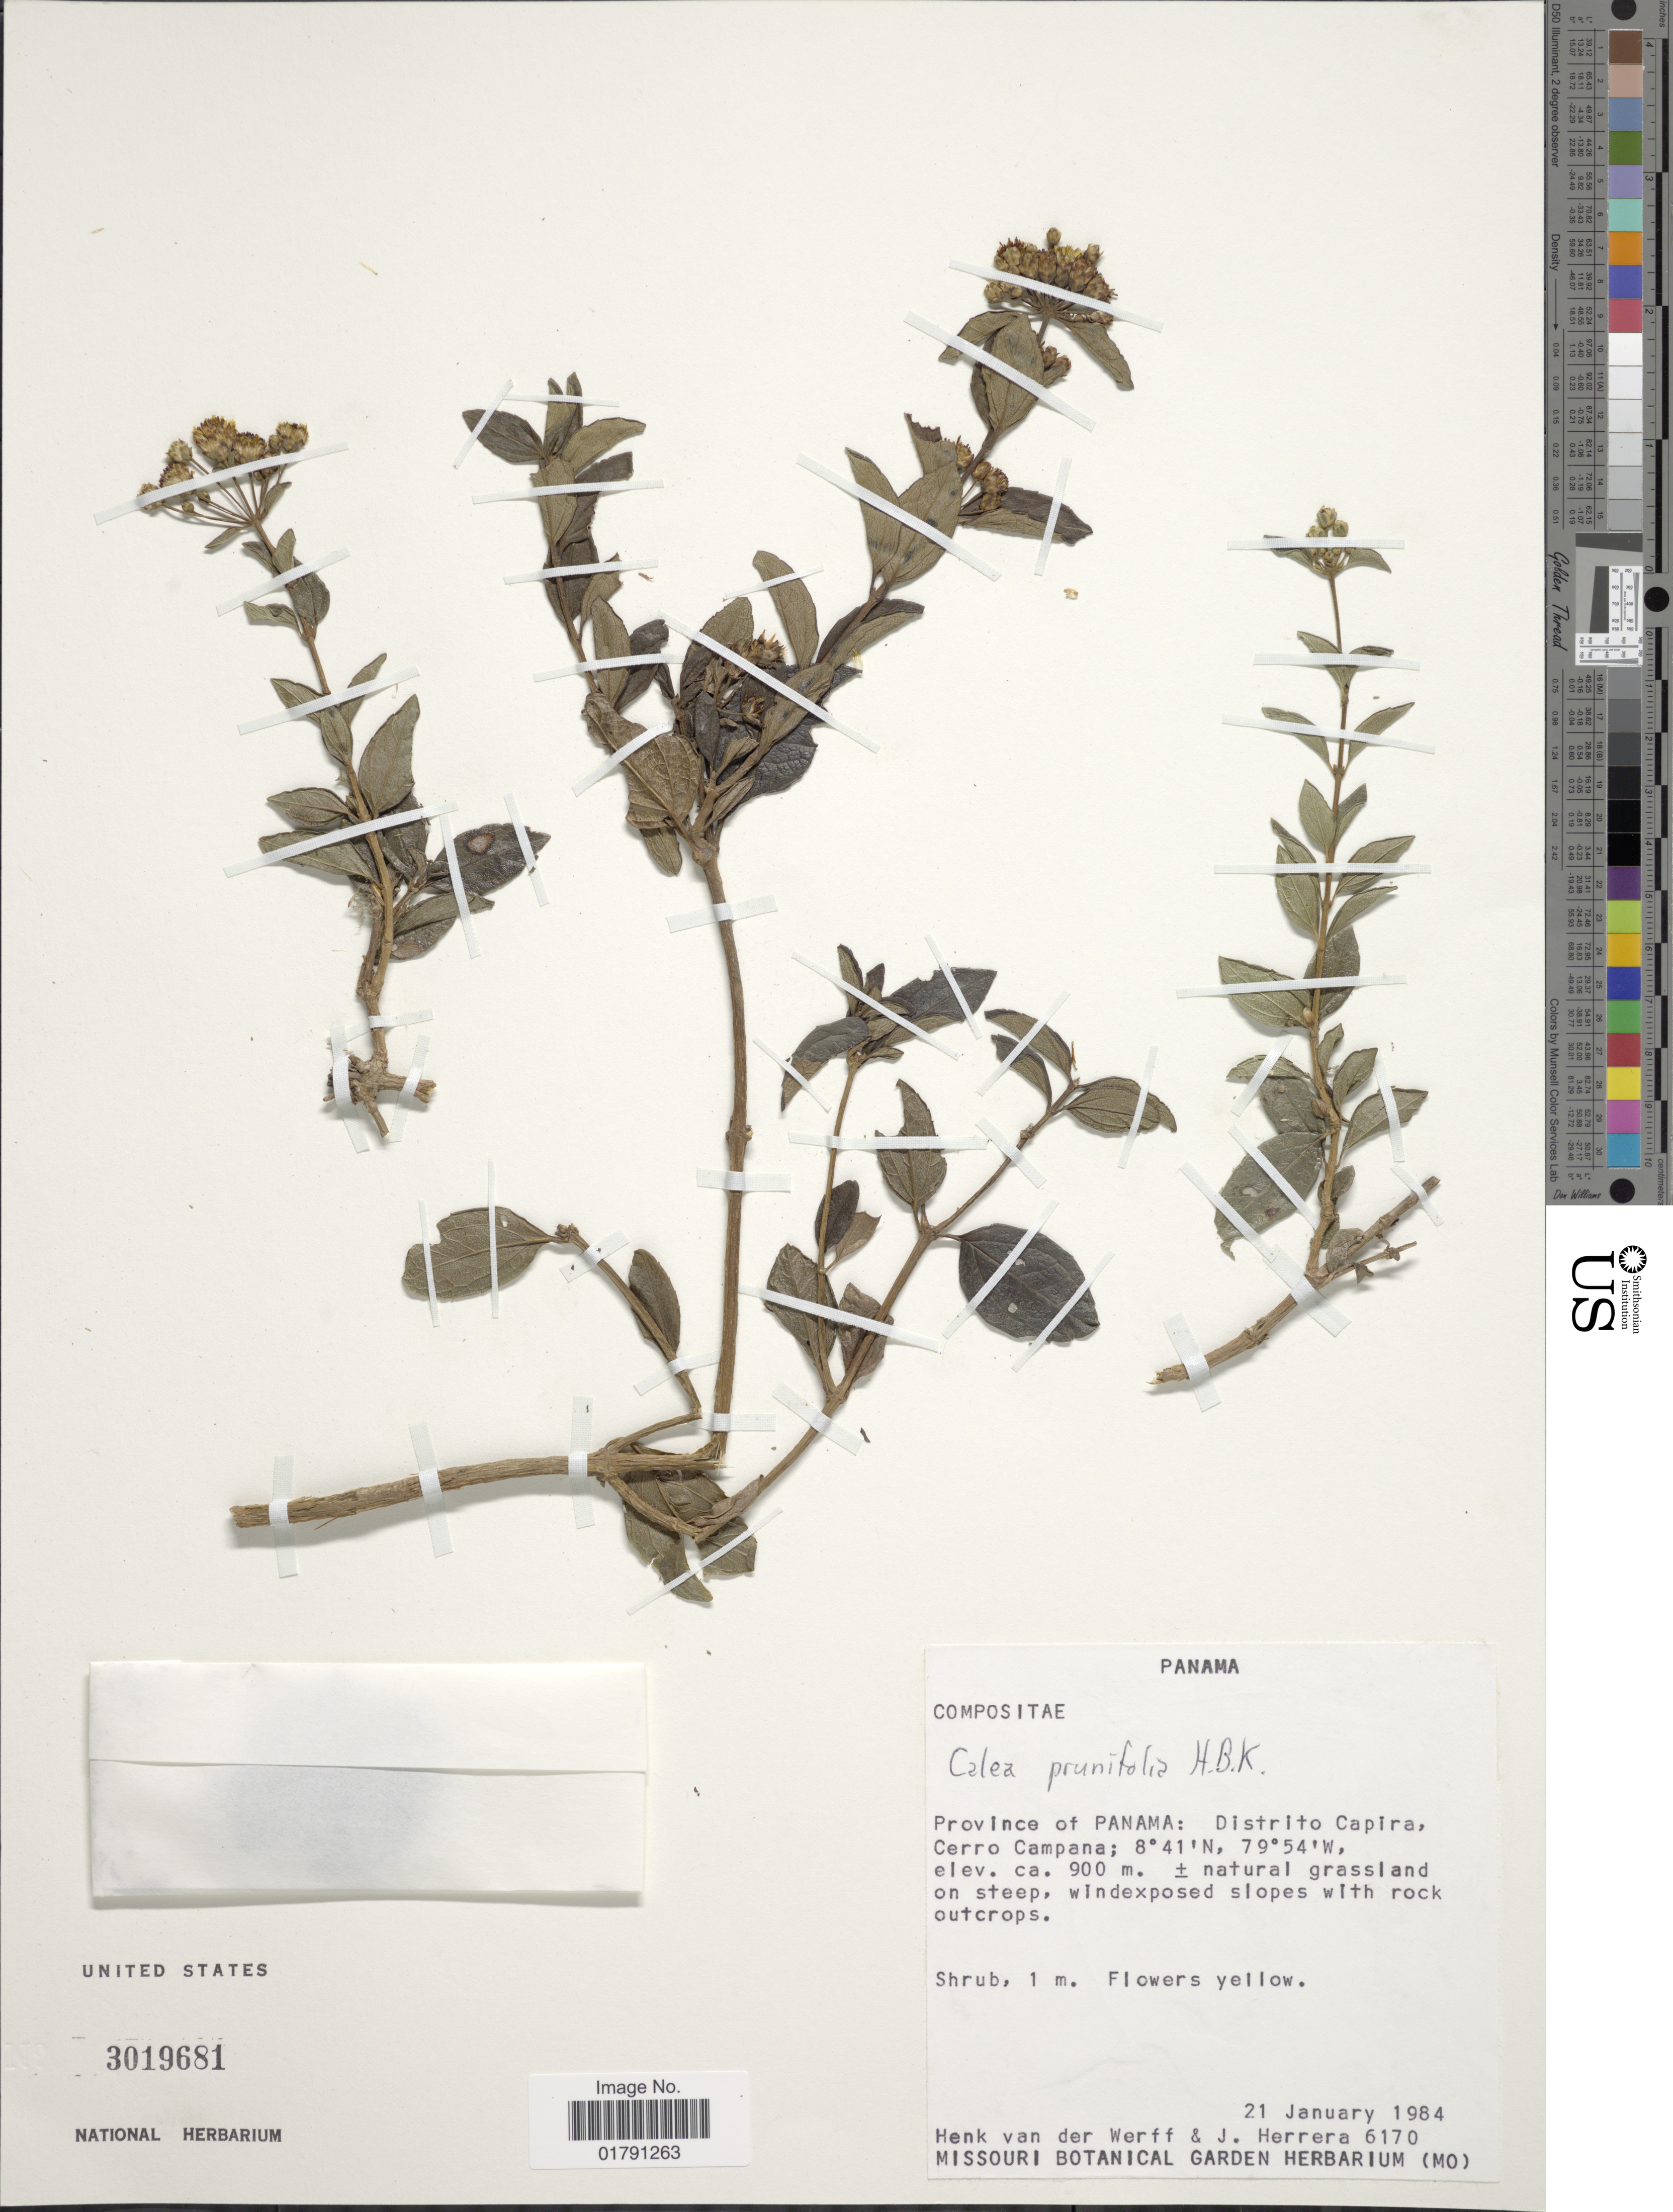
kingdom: Plantae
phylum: Tracheophyta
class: Magnoliopsida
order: Asterales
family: Asteraceae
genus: Calea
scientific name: Calea prunifolia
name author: Kunth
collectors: H. van der Werff & J. Herrera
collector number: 6170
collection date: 1984-01-21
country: Panama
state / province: Panamá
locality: Distrito Capira, Cerro Campana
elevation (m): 900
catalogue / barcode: US 3019681